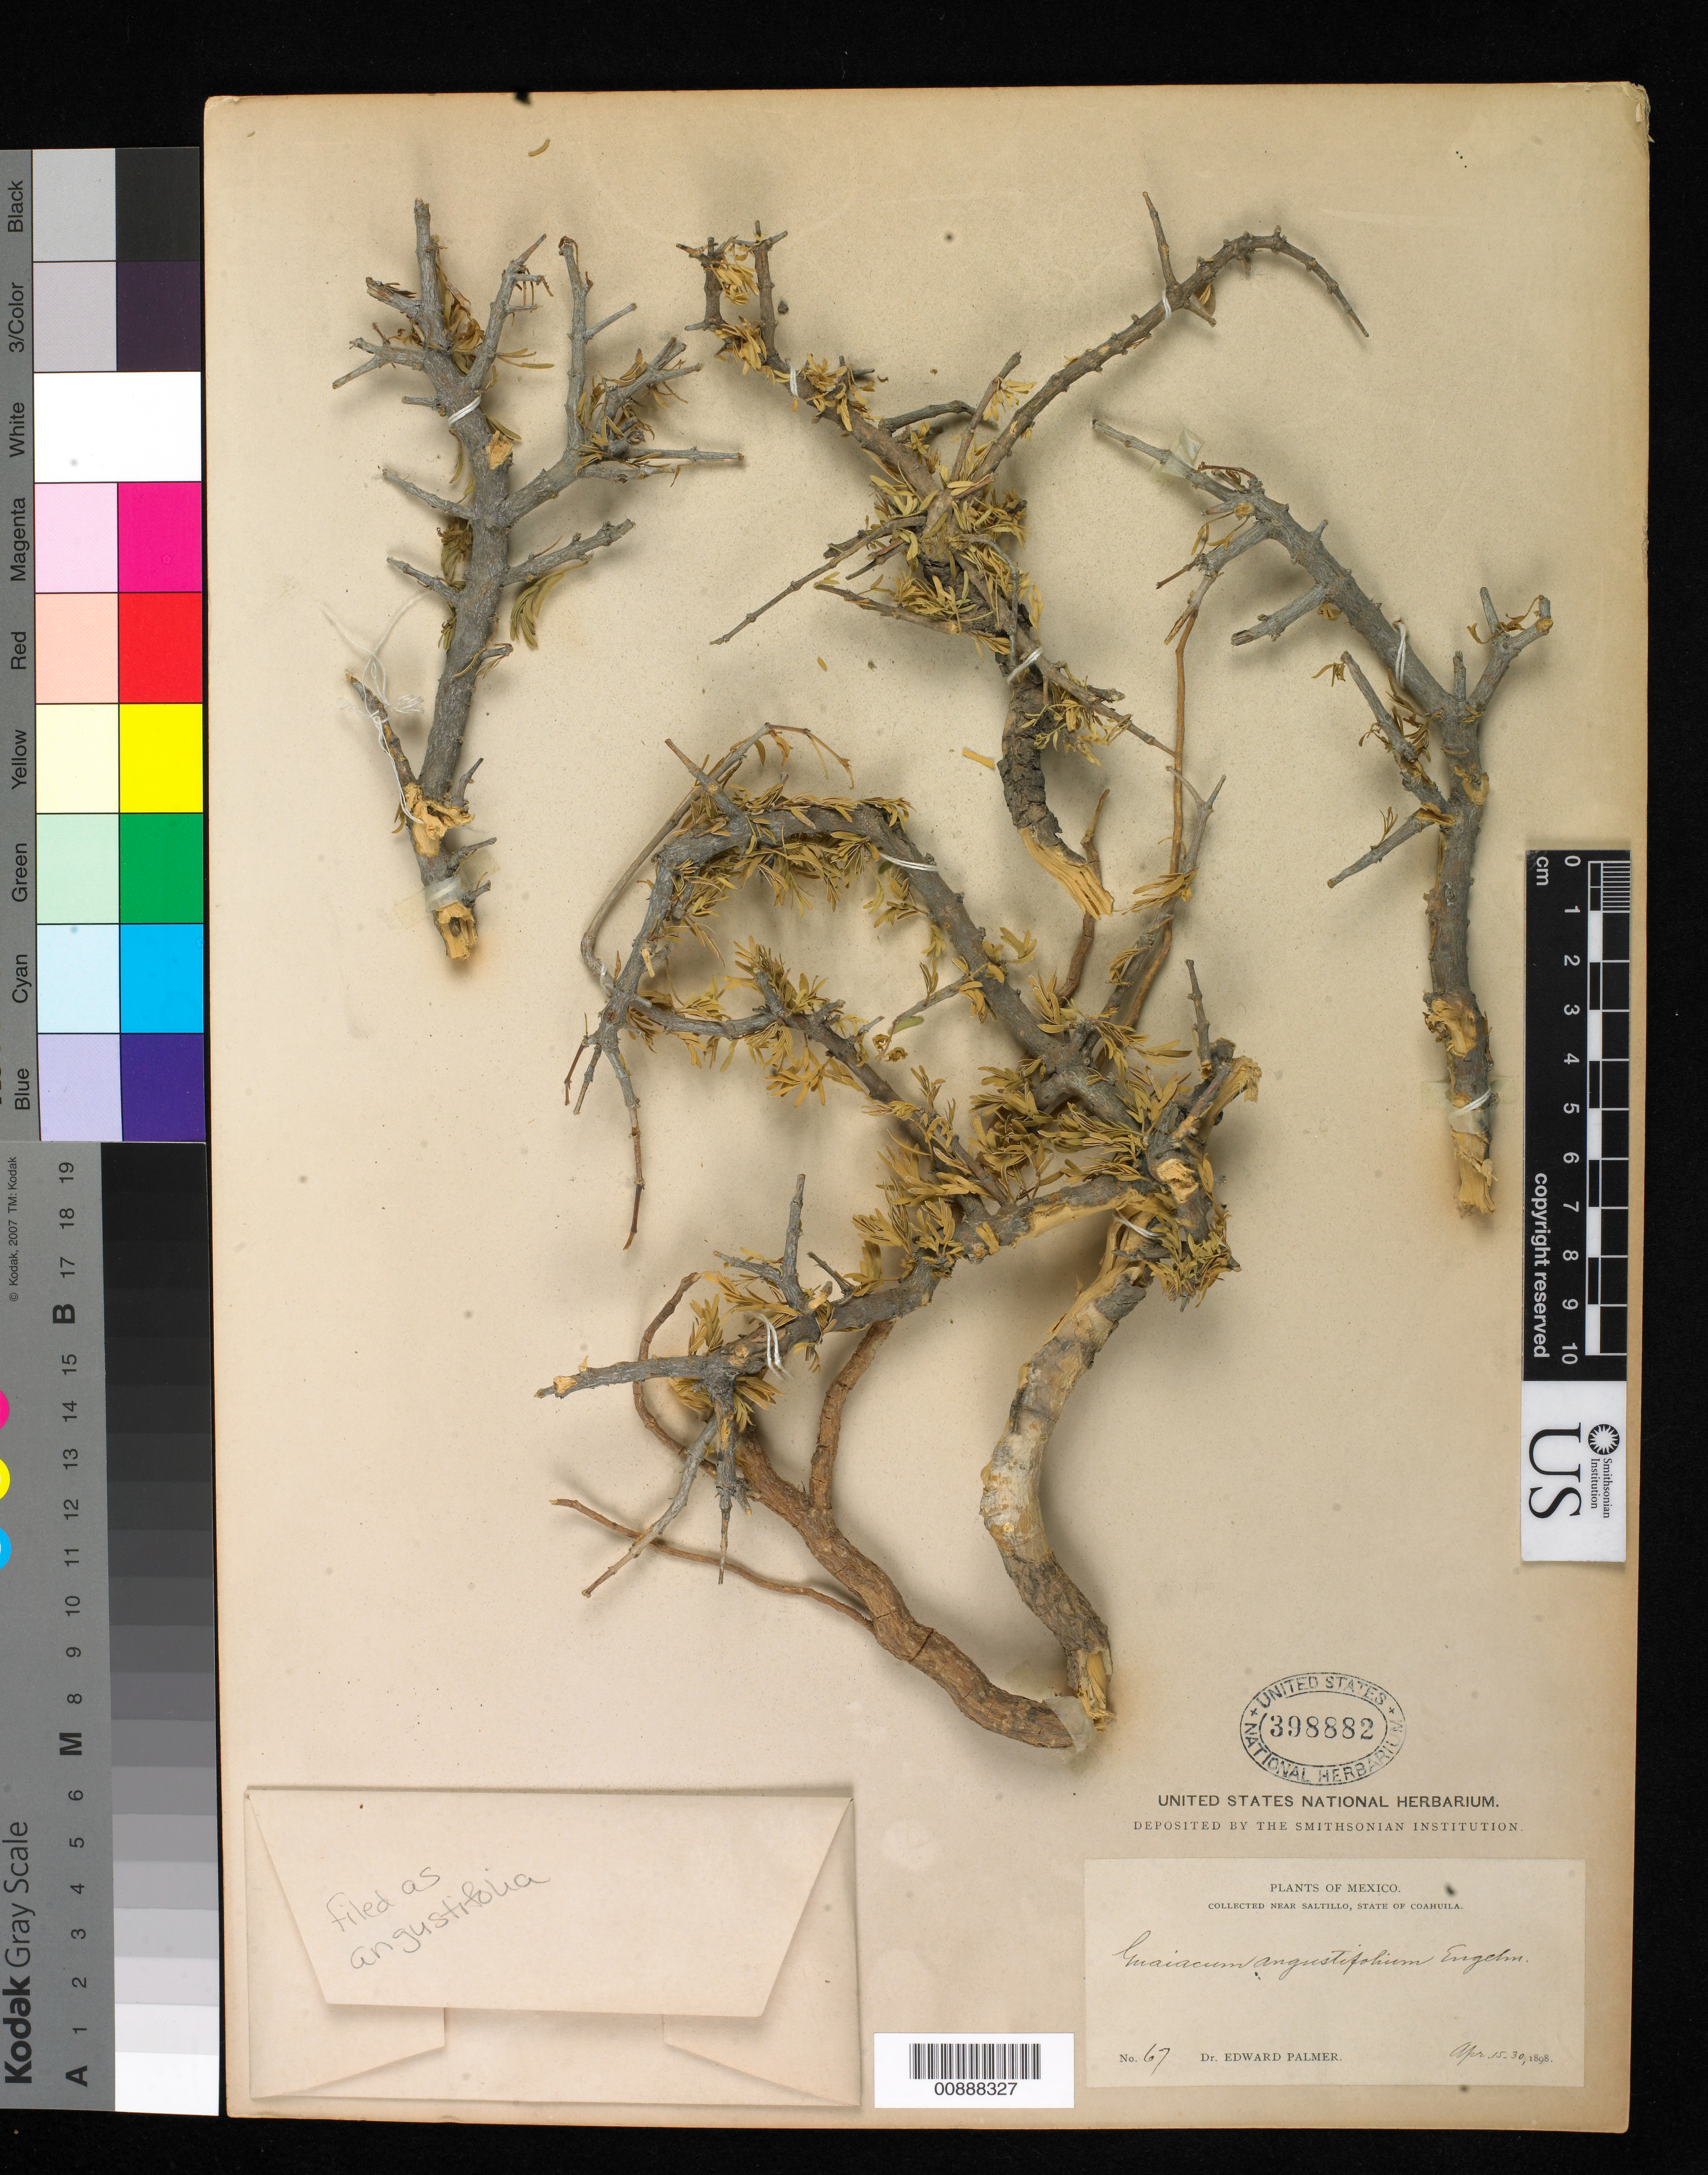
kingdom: Plantae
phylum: Tracheophyta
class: Magnoliopsida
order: Zygophyllales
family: Zygophyllaceae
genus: Guaiacum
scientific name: Guaiacum angustifolium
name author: Engelm.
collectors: E. Palmer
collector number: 67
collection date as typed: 15 Apr 1898 to 30 Apr 1898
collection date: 1898-04-15/1898-04-30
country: Mexico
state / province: Coahuila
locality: Near Saltillo, Coahuila.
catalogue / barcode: US 398882